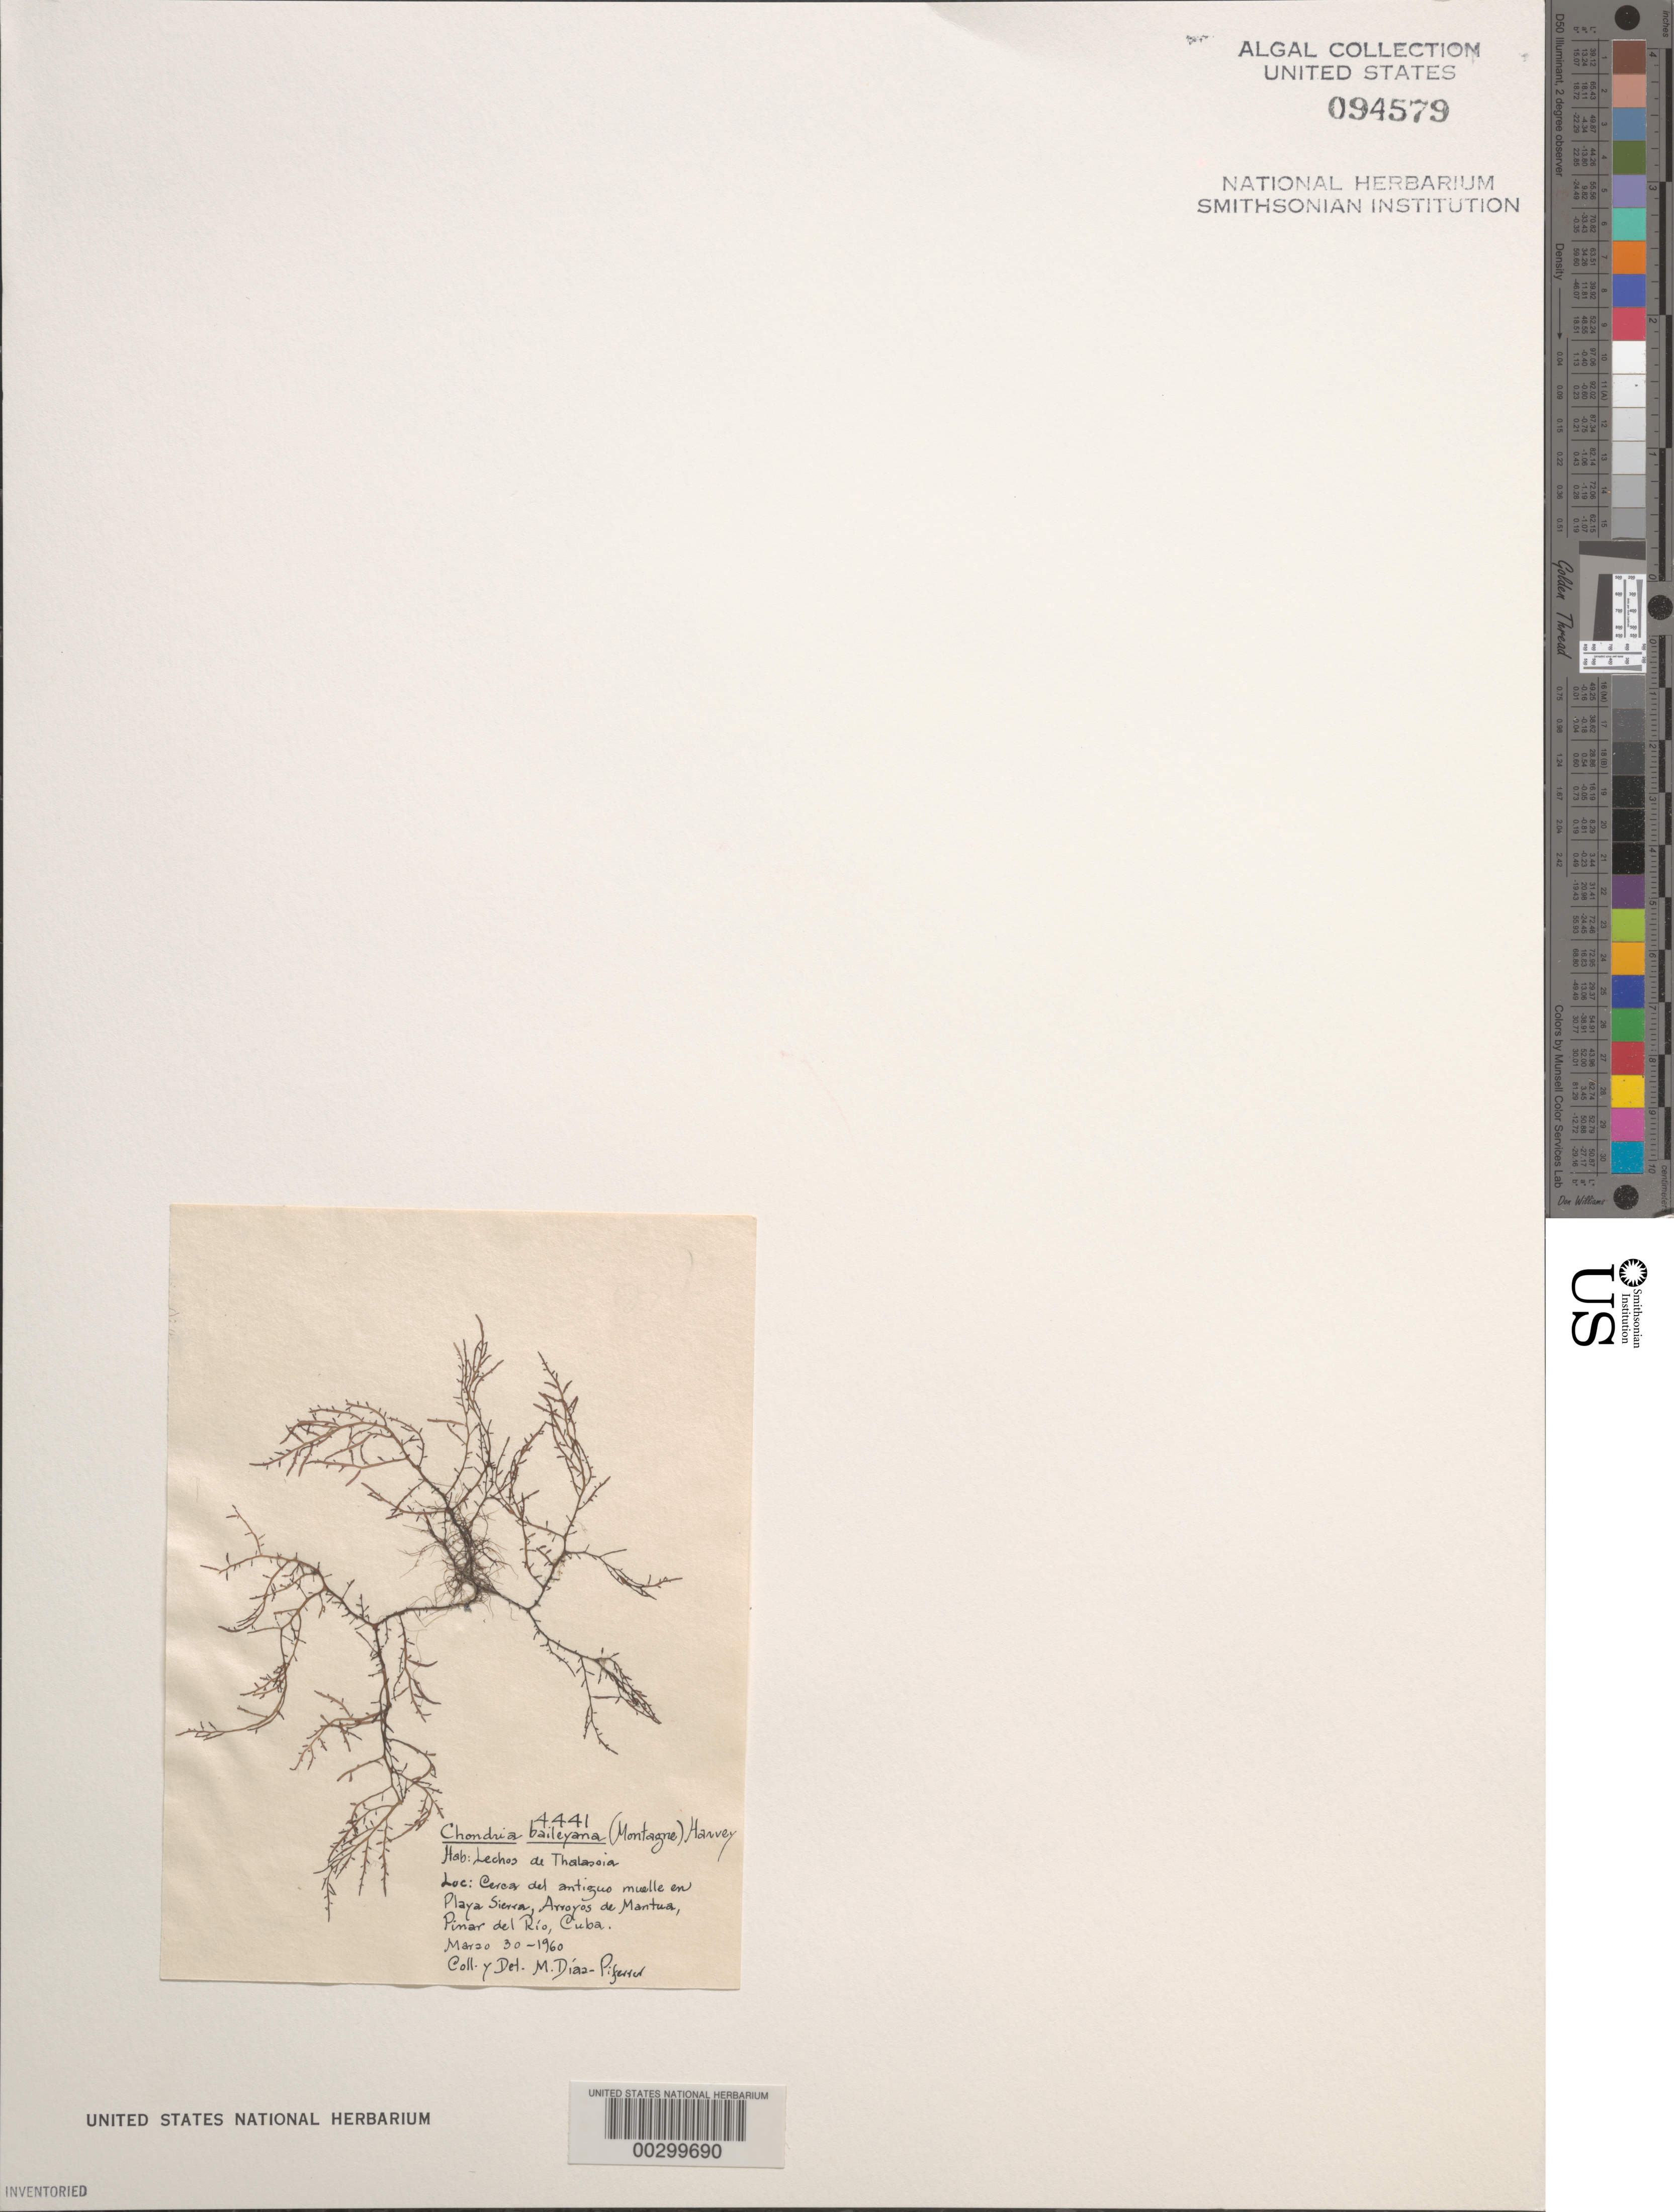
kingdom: Plantae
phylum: Rhodophyta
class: Florideophyceae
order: Ceramiales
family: Rhodomelaceae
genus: Chondria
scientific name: Chondria baileyana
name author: (Mont.) Harv.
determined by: Diaz-Piferrer, M.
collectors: M. Diaz-Piferrer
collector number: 4441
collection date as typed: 30 Mar 1960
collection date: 1960-03-30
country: Cuba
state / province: Pinar del Río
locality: Playa sierra, arroyos de mantua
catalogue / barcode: US 94579